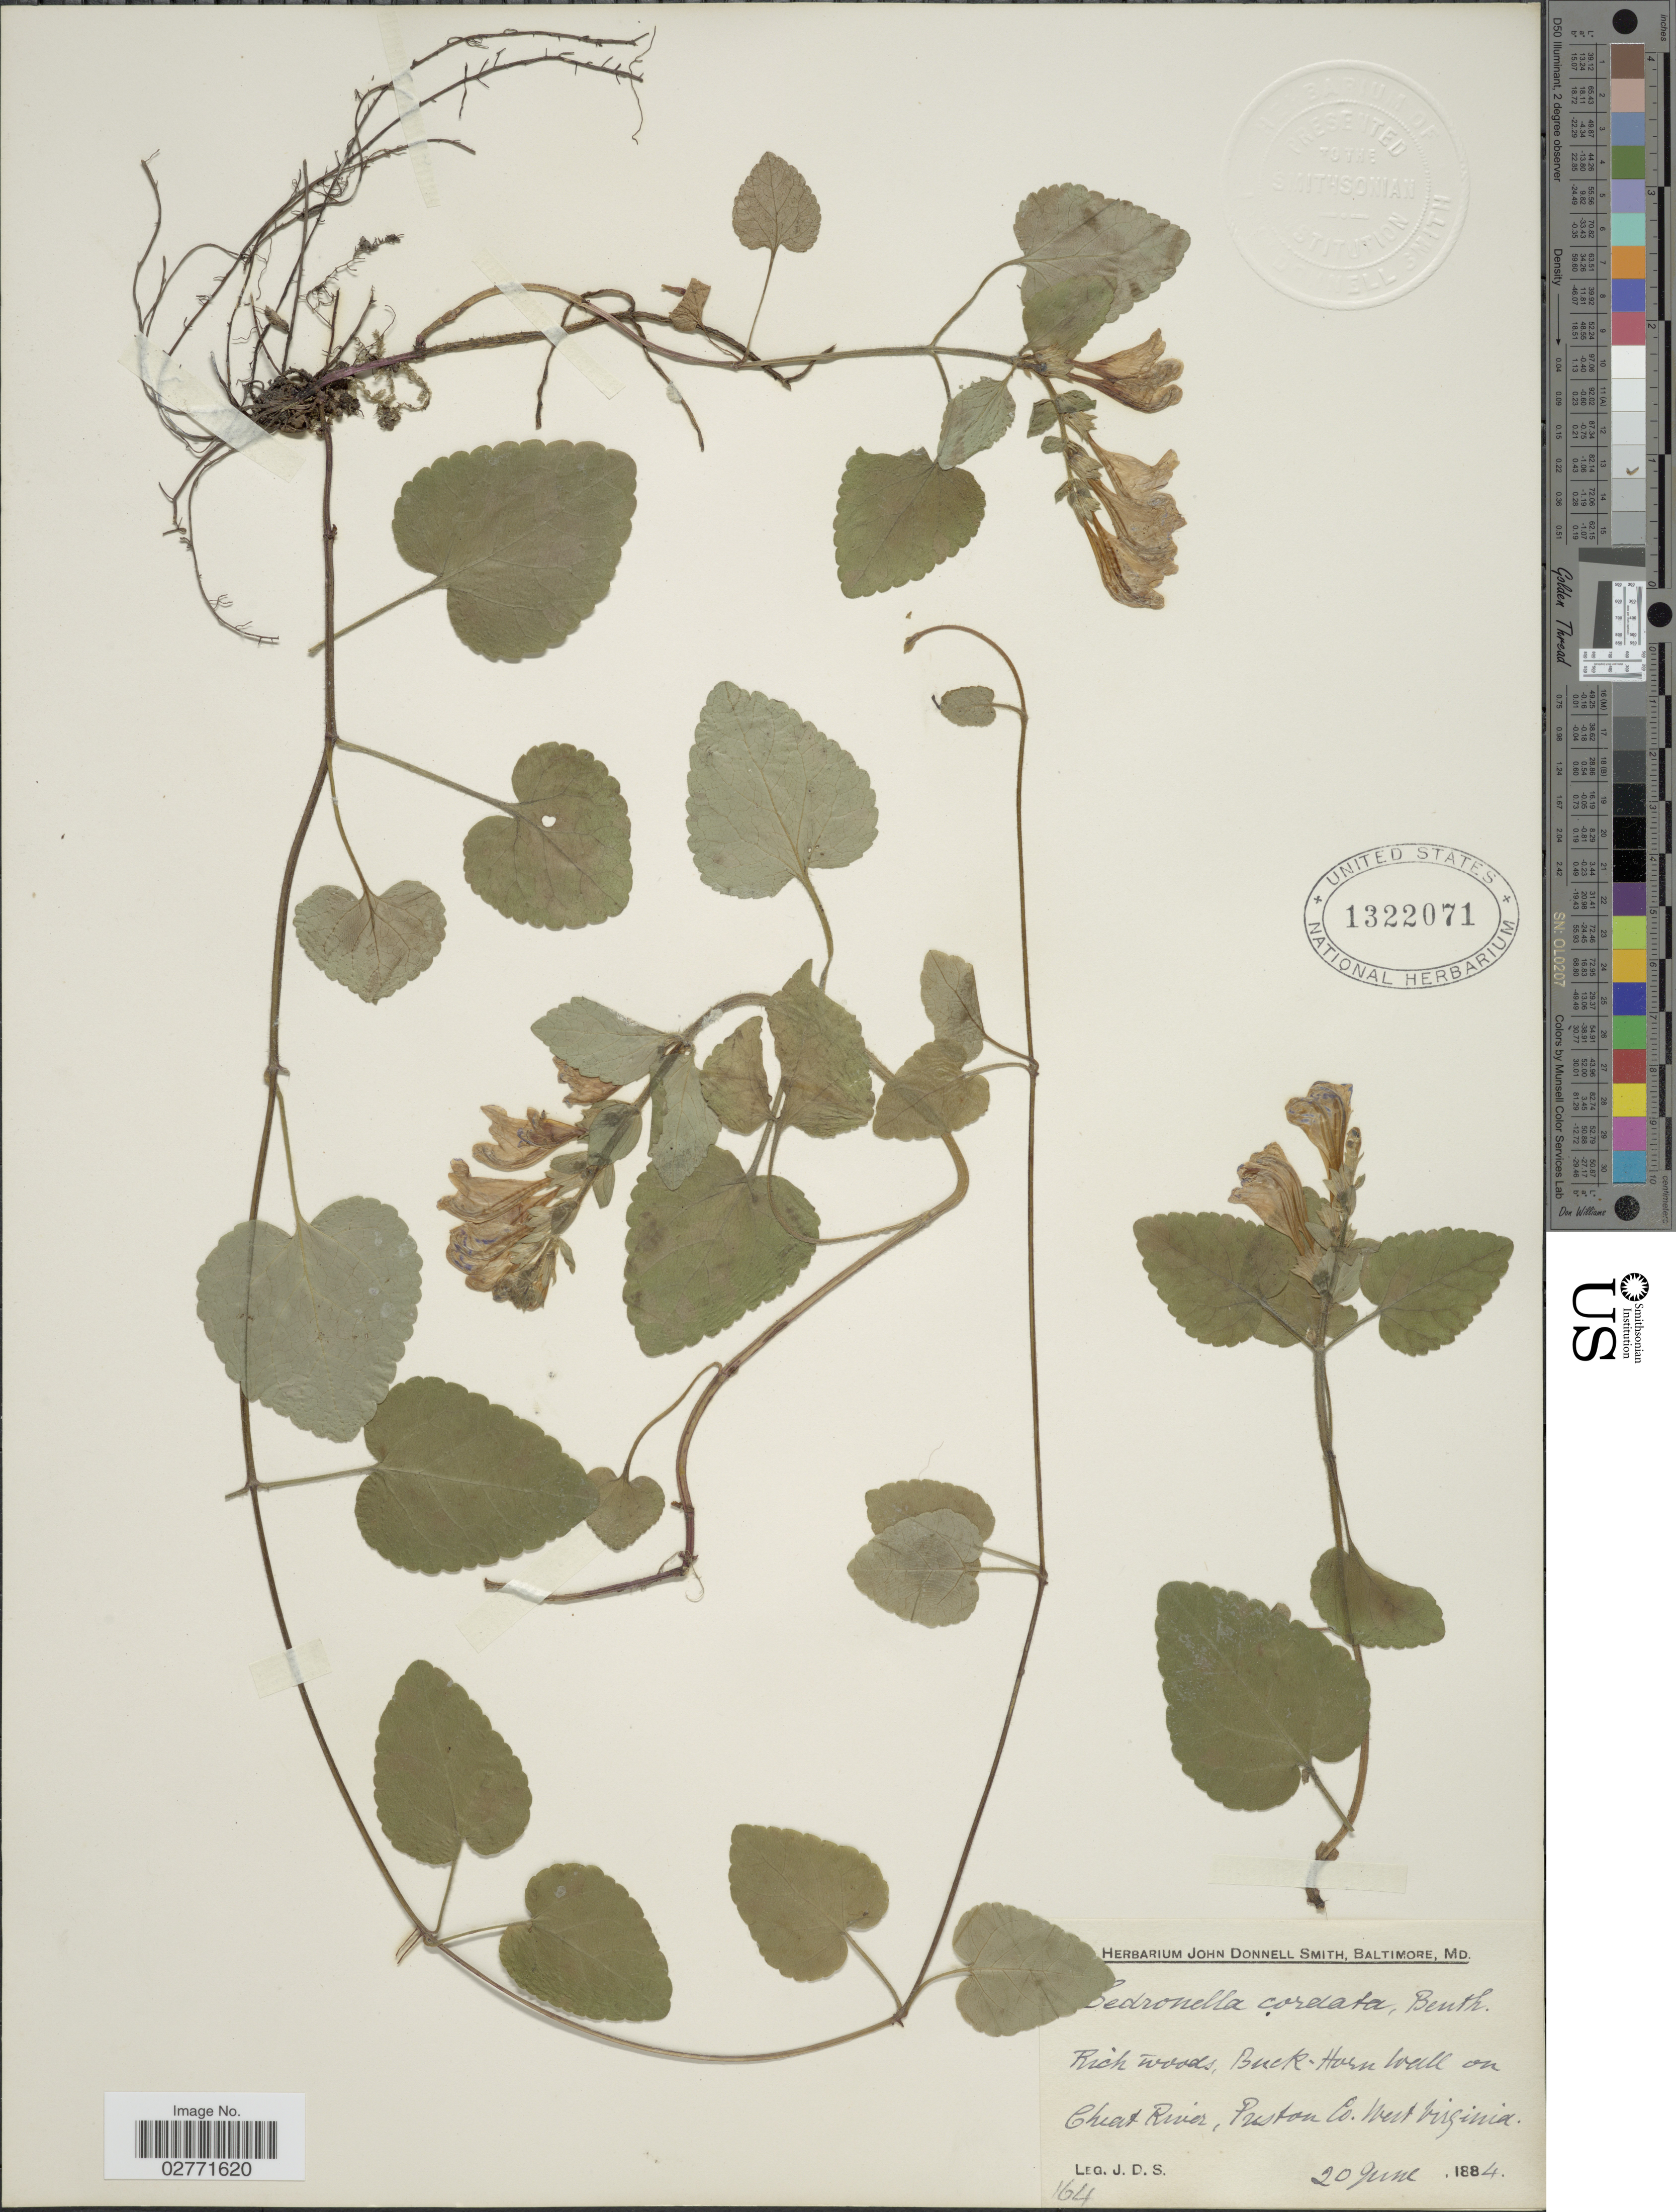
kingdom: Plantae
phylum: Tracheophyta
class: Magnoliopsida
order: Lamiales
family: Lamiaceae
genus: Meehania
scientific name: Meehania cordata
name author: (Nutt.) Britton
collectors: J. Donnell Smith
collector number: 164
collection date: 1884-06-20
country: United States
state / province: West Virginia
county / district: Preston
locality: Rich woods, Buck-Horn Wall on Cheat River, Preston Co.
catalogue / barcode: US 1322071